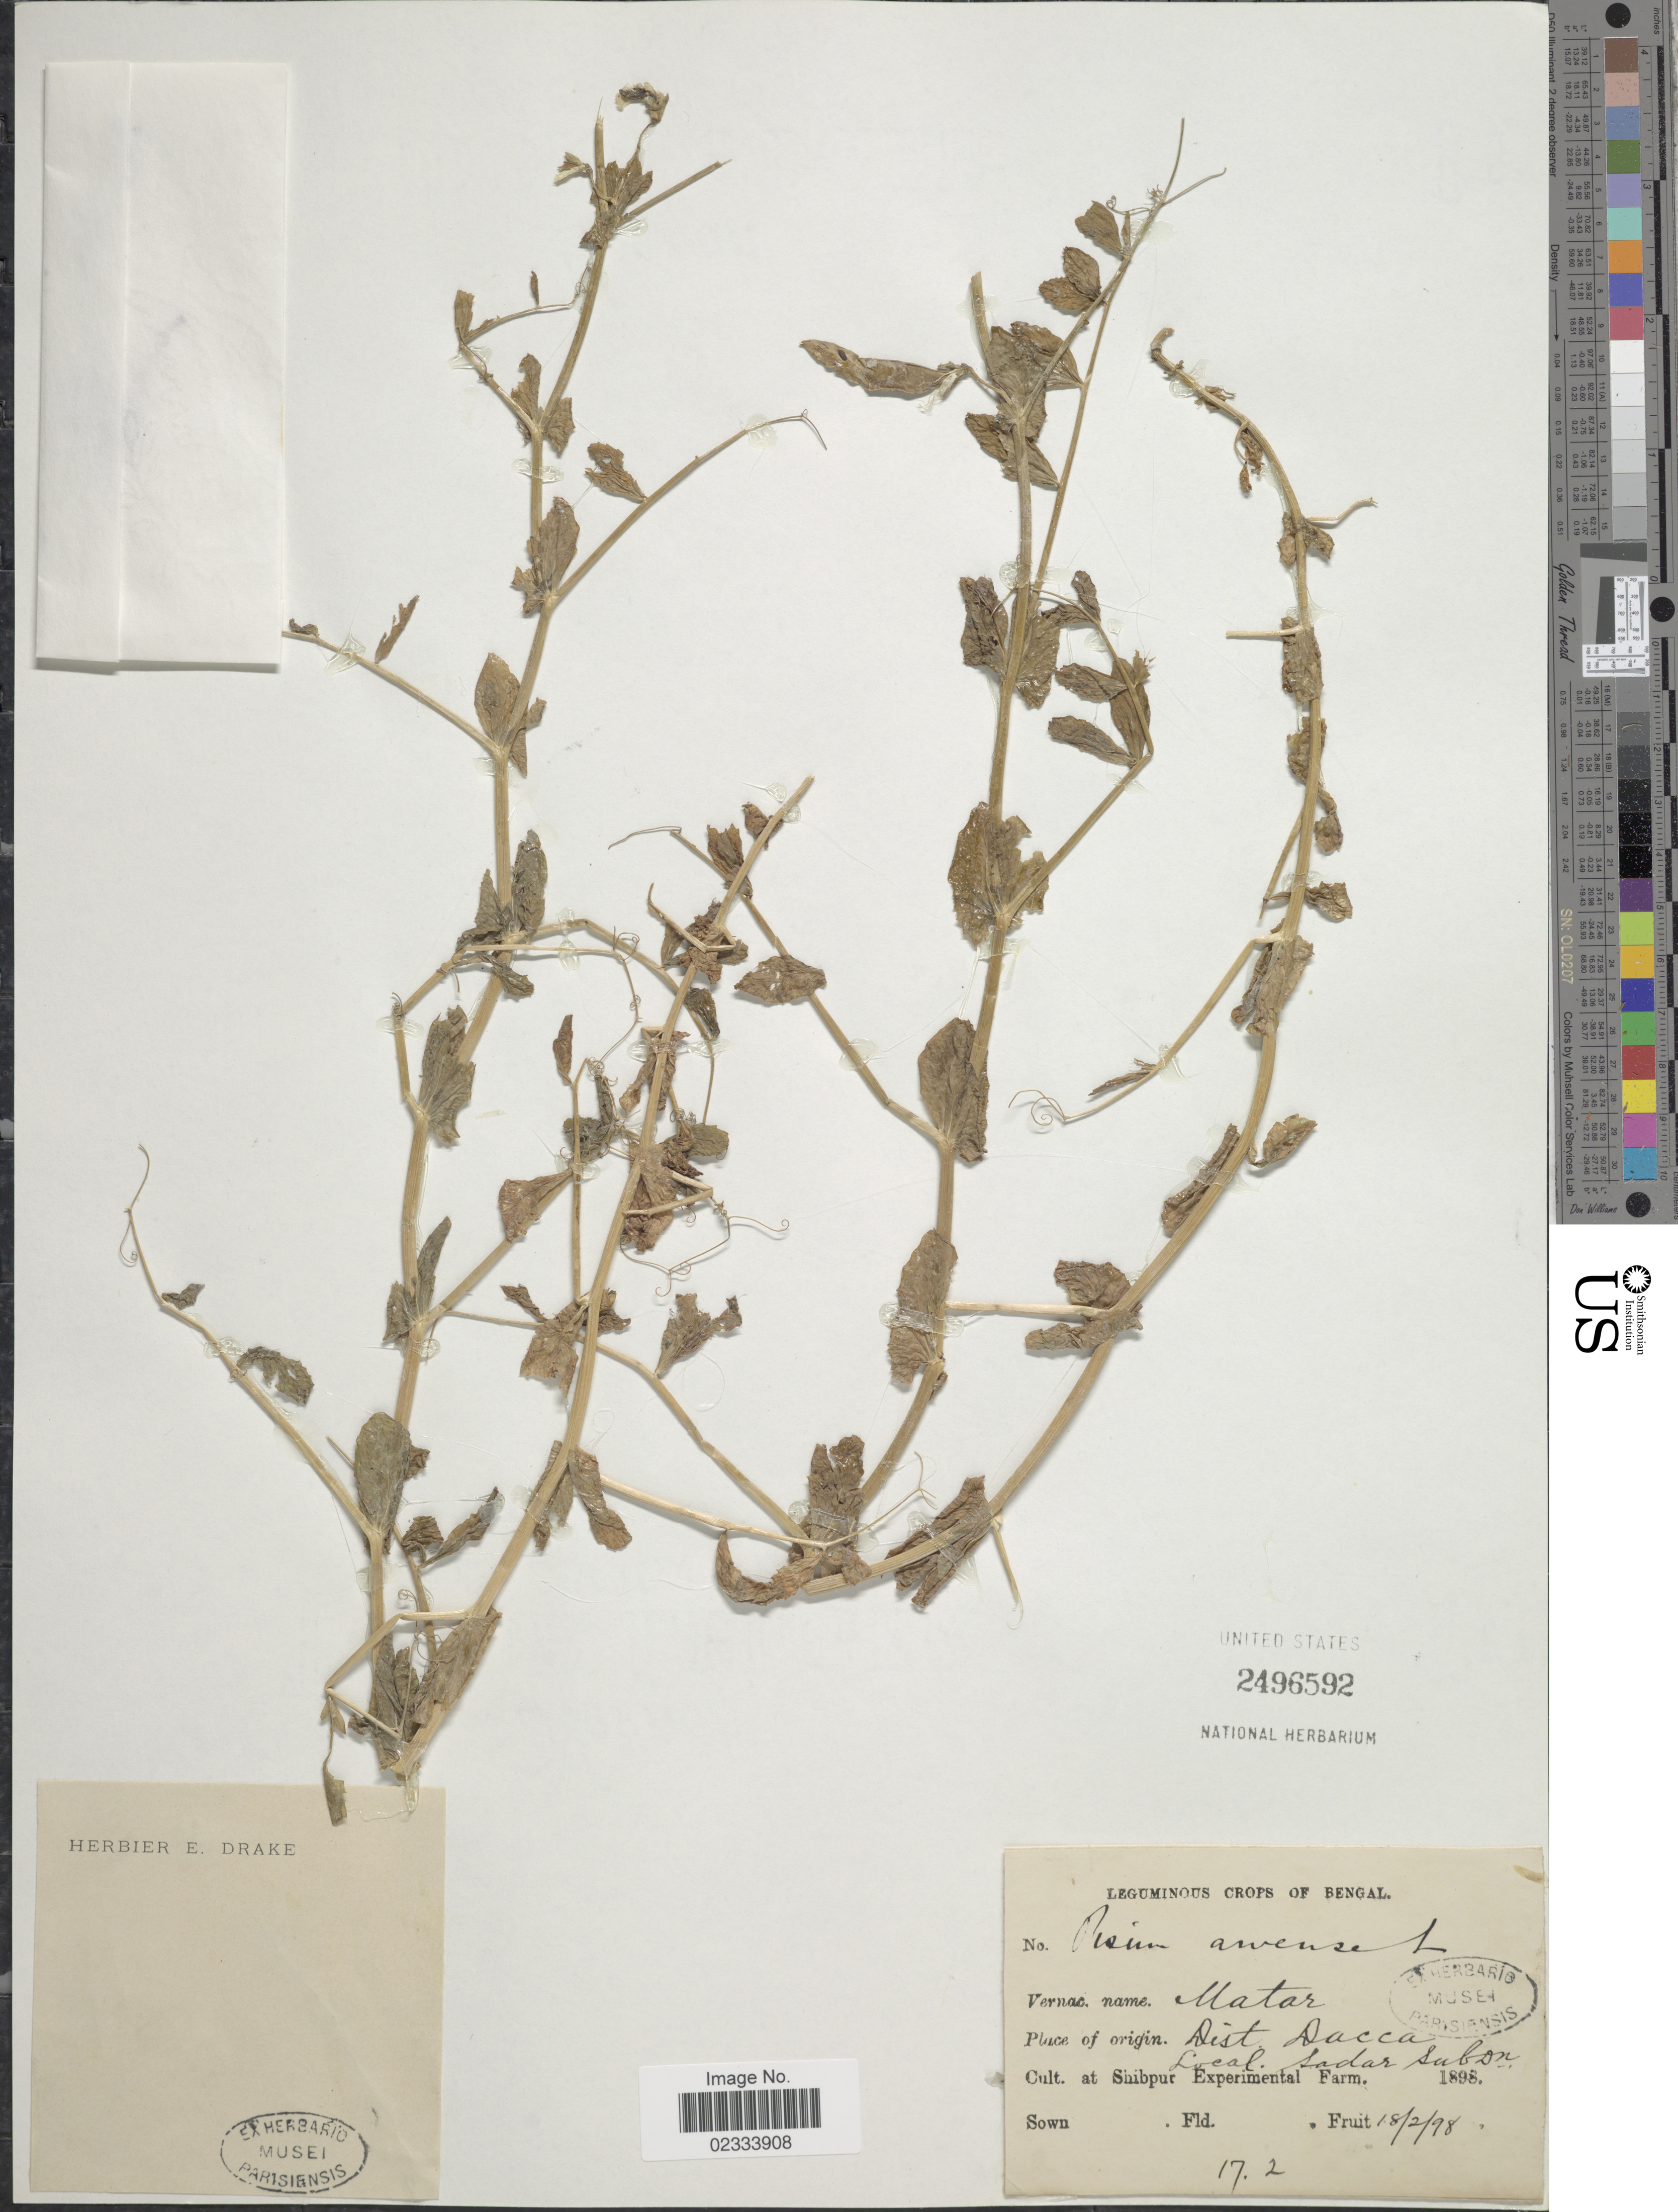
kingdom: Plantae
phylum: Tracheophyta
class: Magnoliopsida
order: Fabales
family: Fabaceae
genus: Pisum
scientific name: Pisum arvense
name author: L.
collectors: ex herb. E. Drake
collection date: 1898-02-18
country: India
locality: Bengal [unsure placement] Shibpur Experimental Farm.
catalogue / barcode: US 2496592